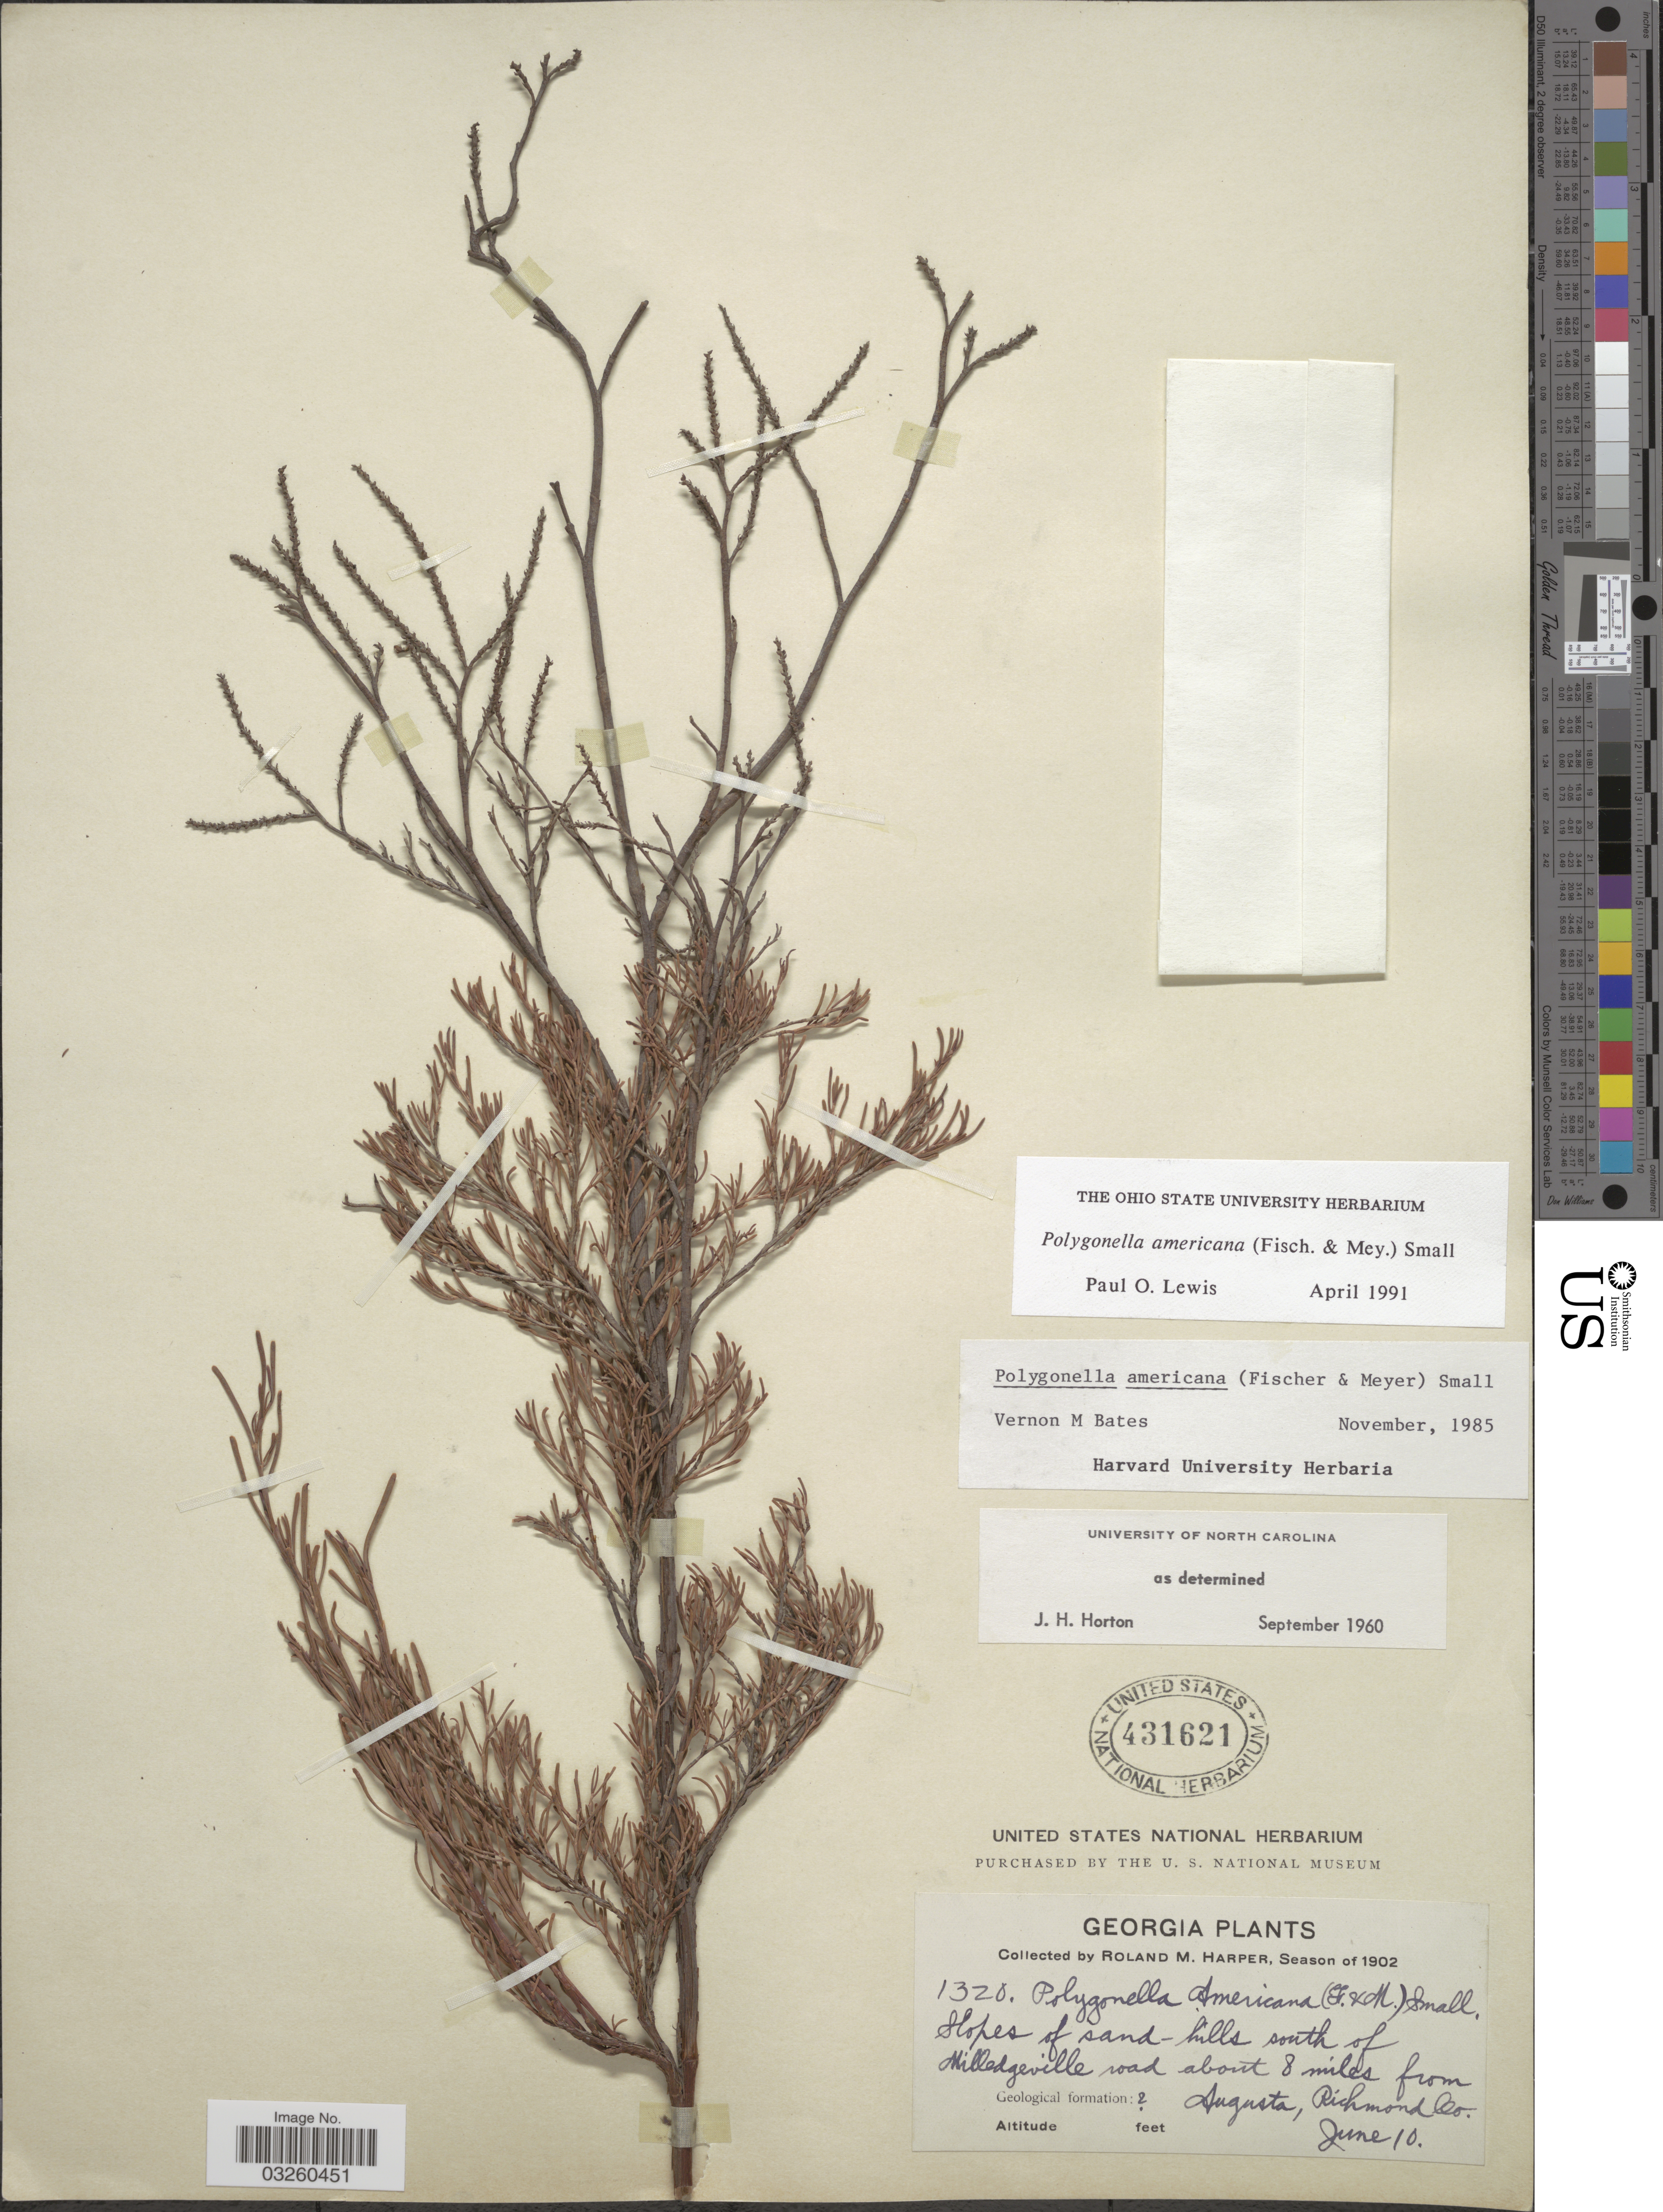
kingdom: Plantae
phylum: Tracheophyta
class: Magnoliopsida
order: Caryophyllales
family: Polygonaceae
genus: Polygonella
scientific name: Polygonella americana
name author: (Fisch. & C.A. Mey.) Small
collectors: R. M. Harper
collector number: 1320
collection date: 1902-06-10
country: United States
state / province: Georgia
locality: Slopes of sand-hills south of Milledgeville road about 8 miles from Augusta, Richmond Co.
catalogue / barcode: US 431621